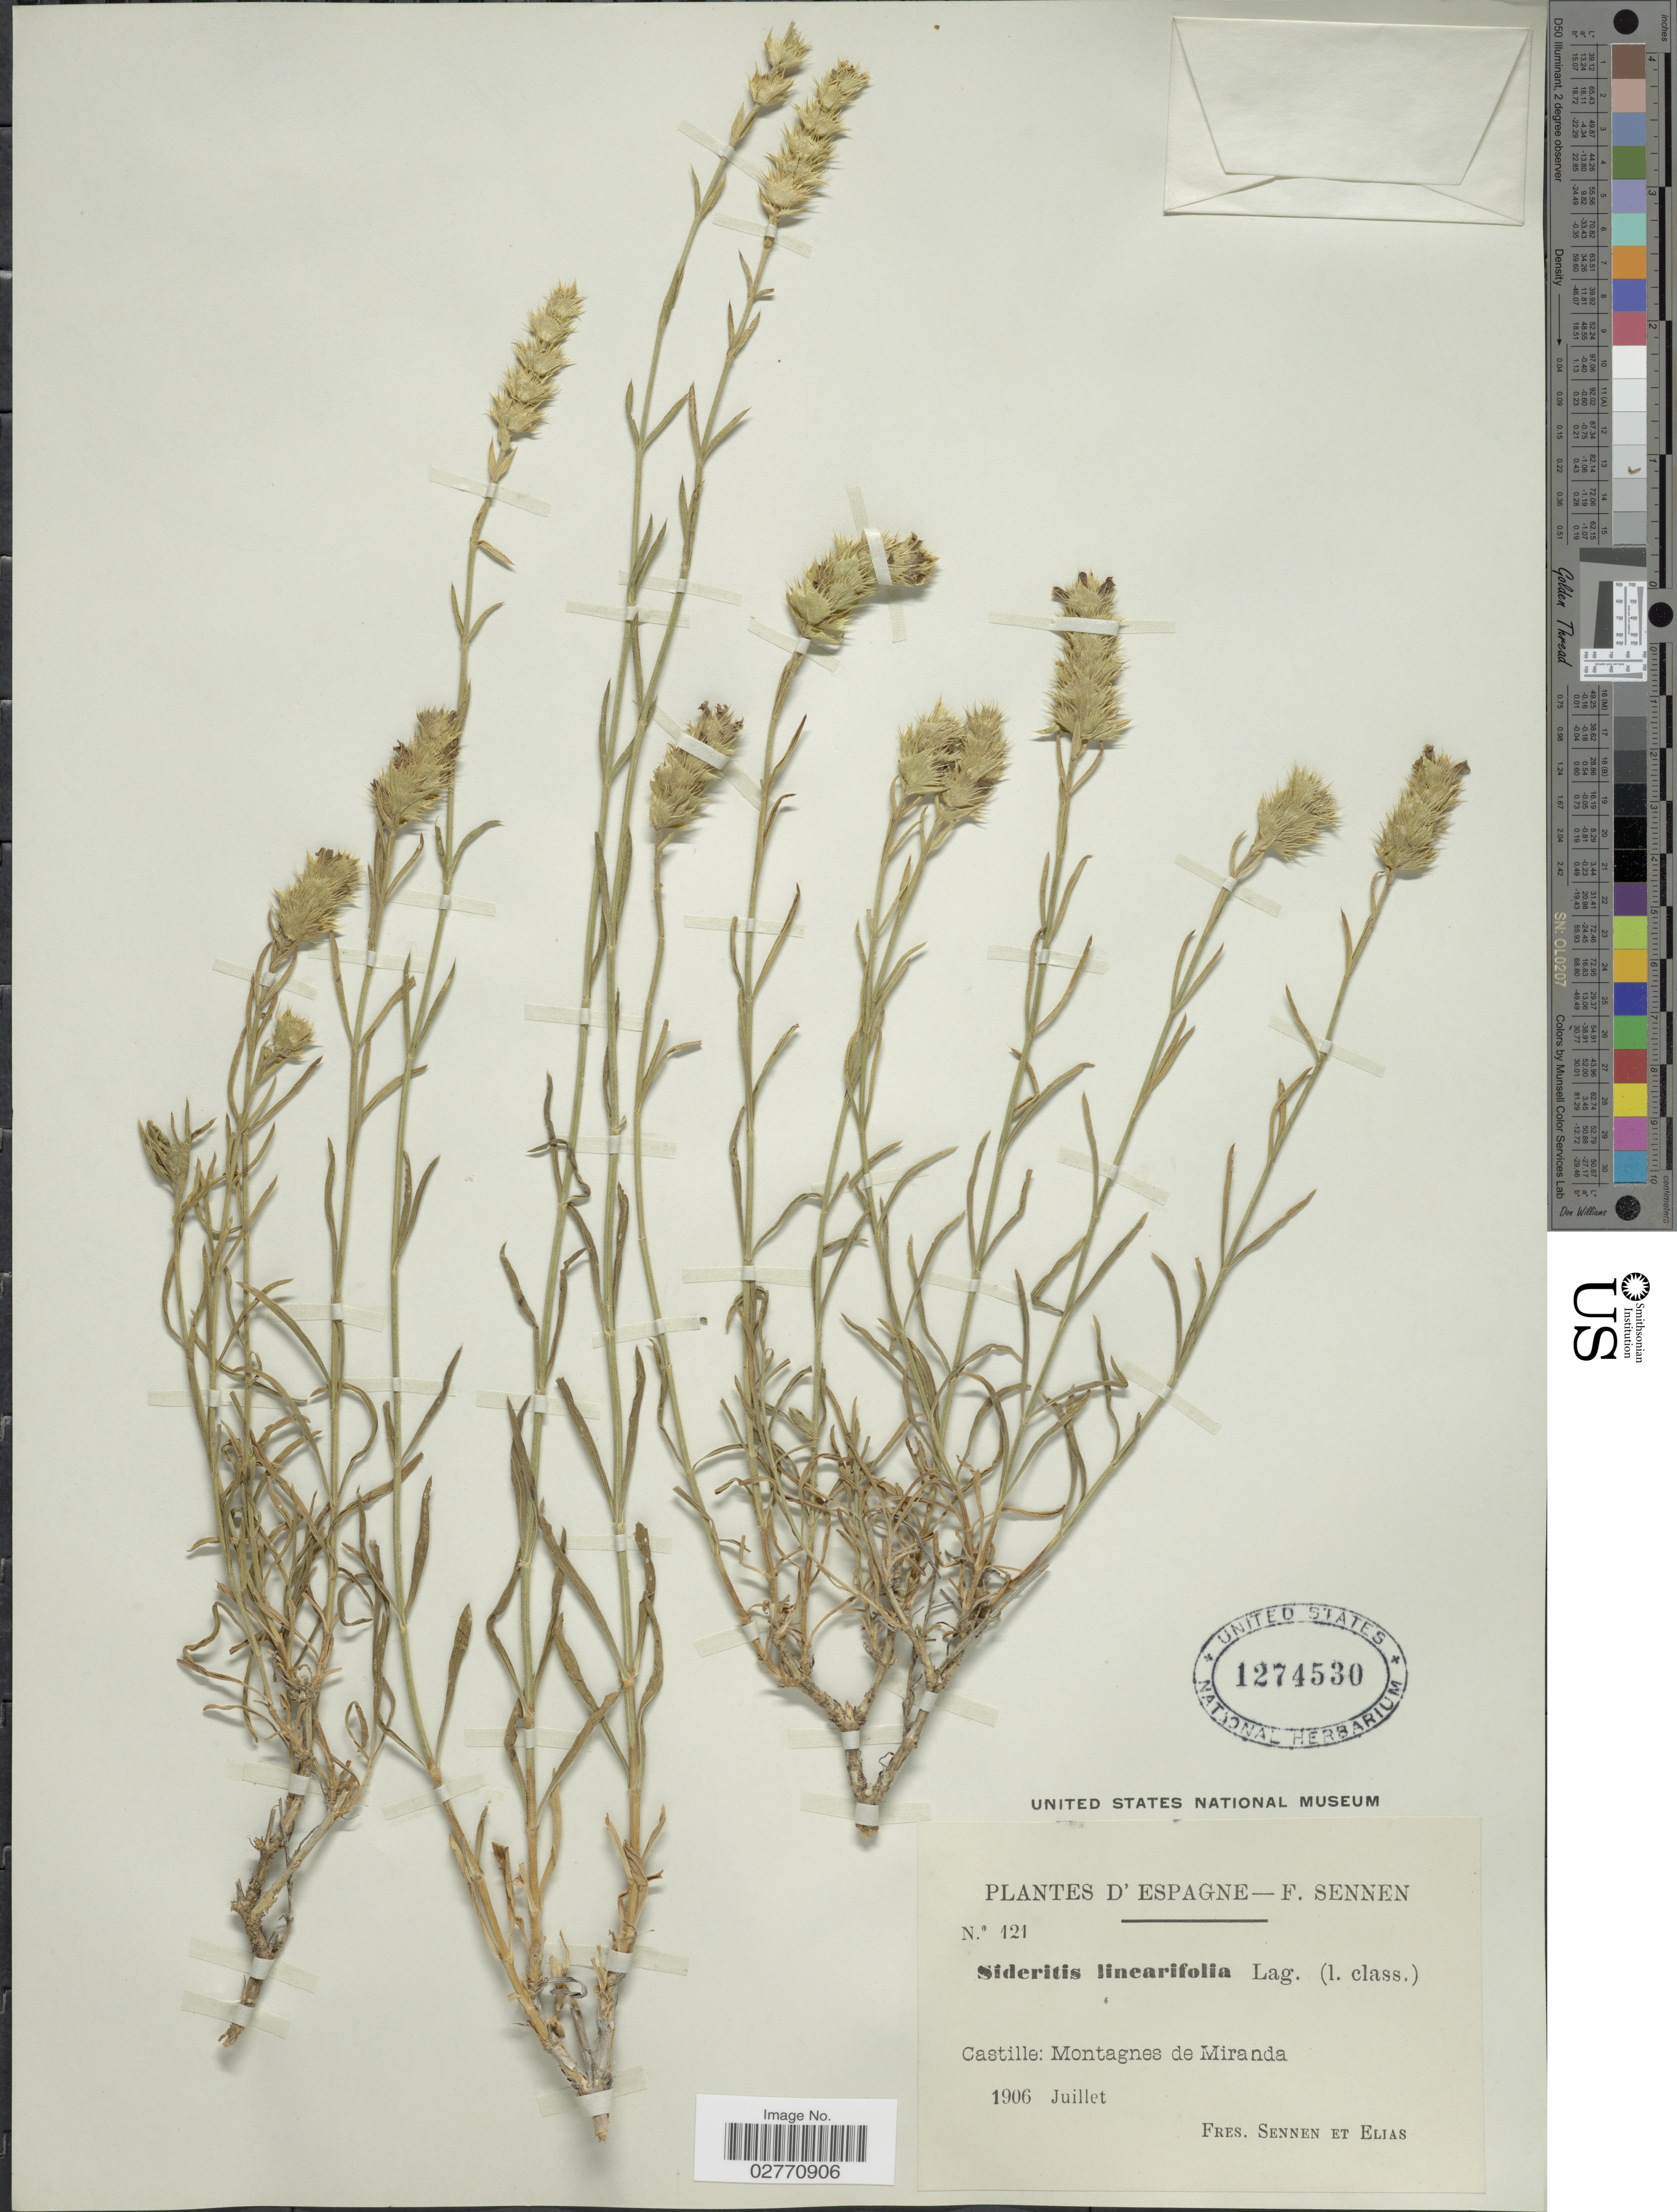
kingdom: Plantae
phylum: Tracheophyta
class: Magnoliopsida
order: Lamiales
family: Lamiaceae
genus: Sideritis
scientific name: Sideritis linearifolia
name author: Lam.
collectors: E. Sennen & -. Elias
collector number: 121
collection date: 1906-07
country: Spain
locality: D'Espagne. Castille: Montagnes de Miranda.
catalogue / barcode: US 1274530